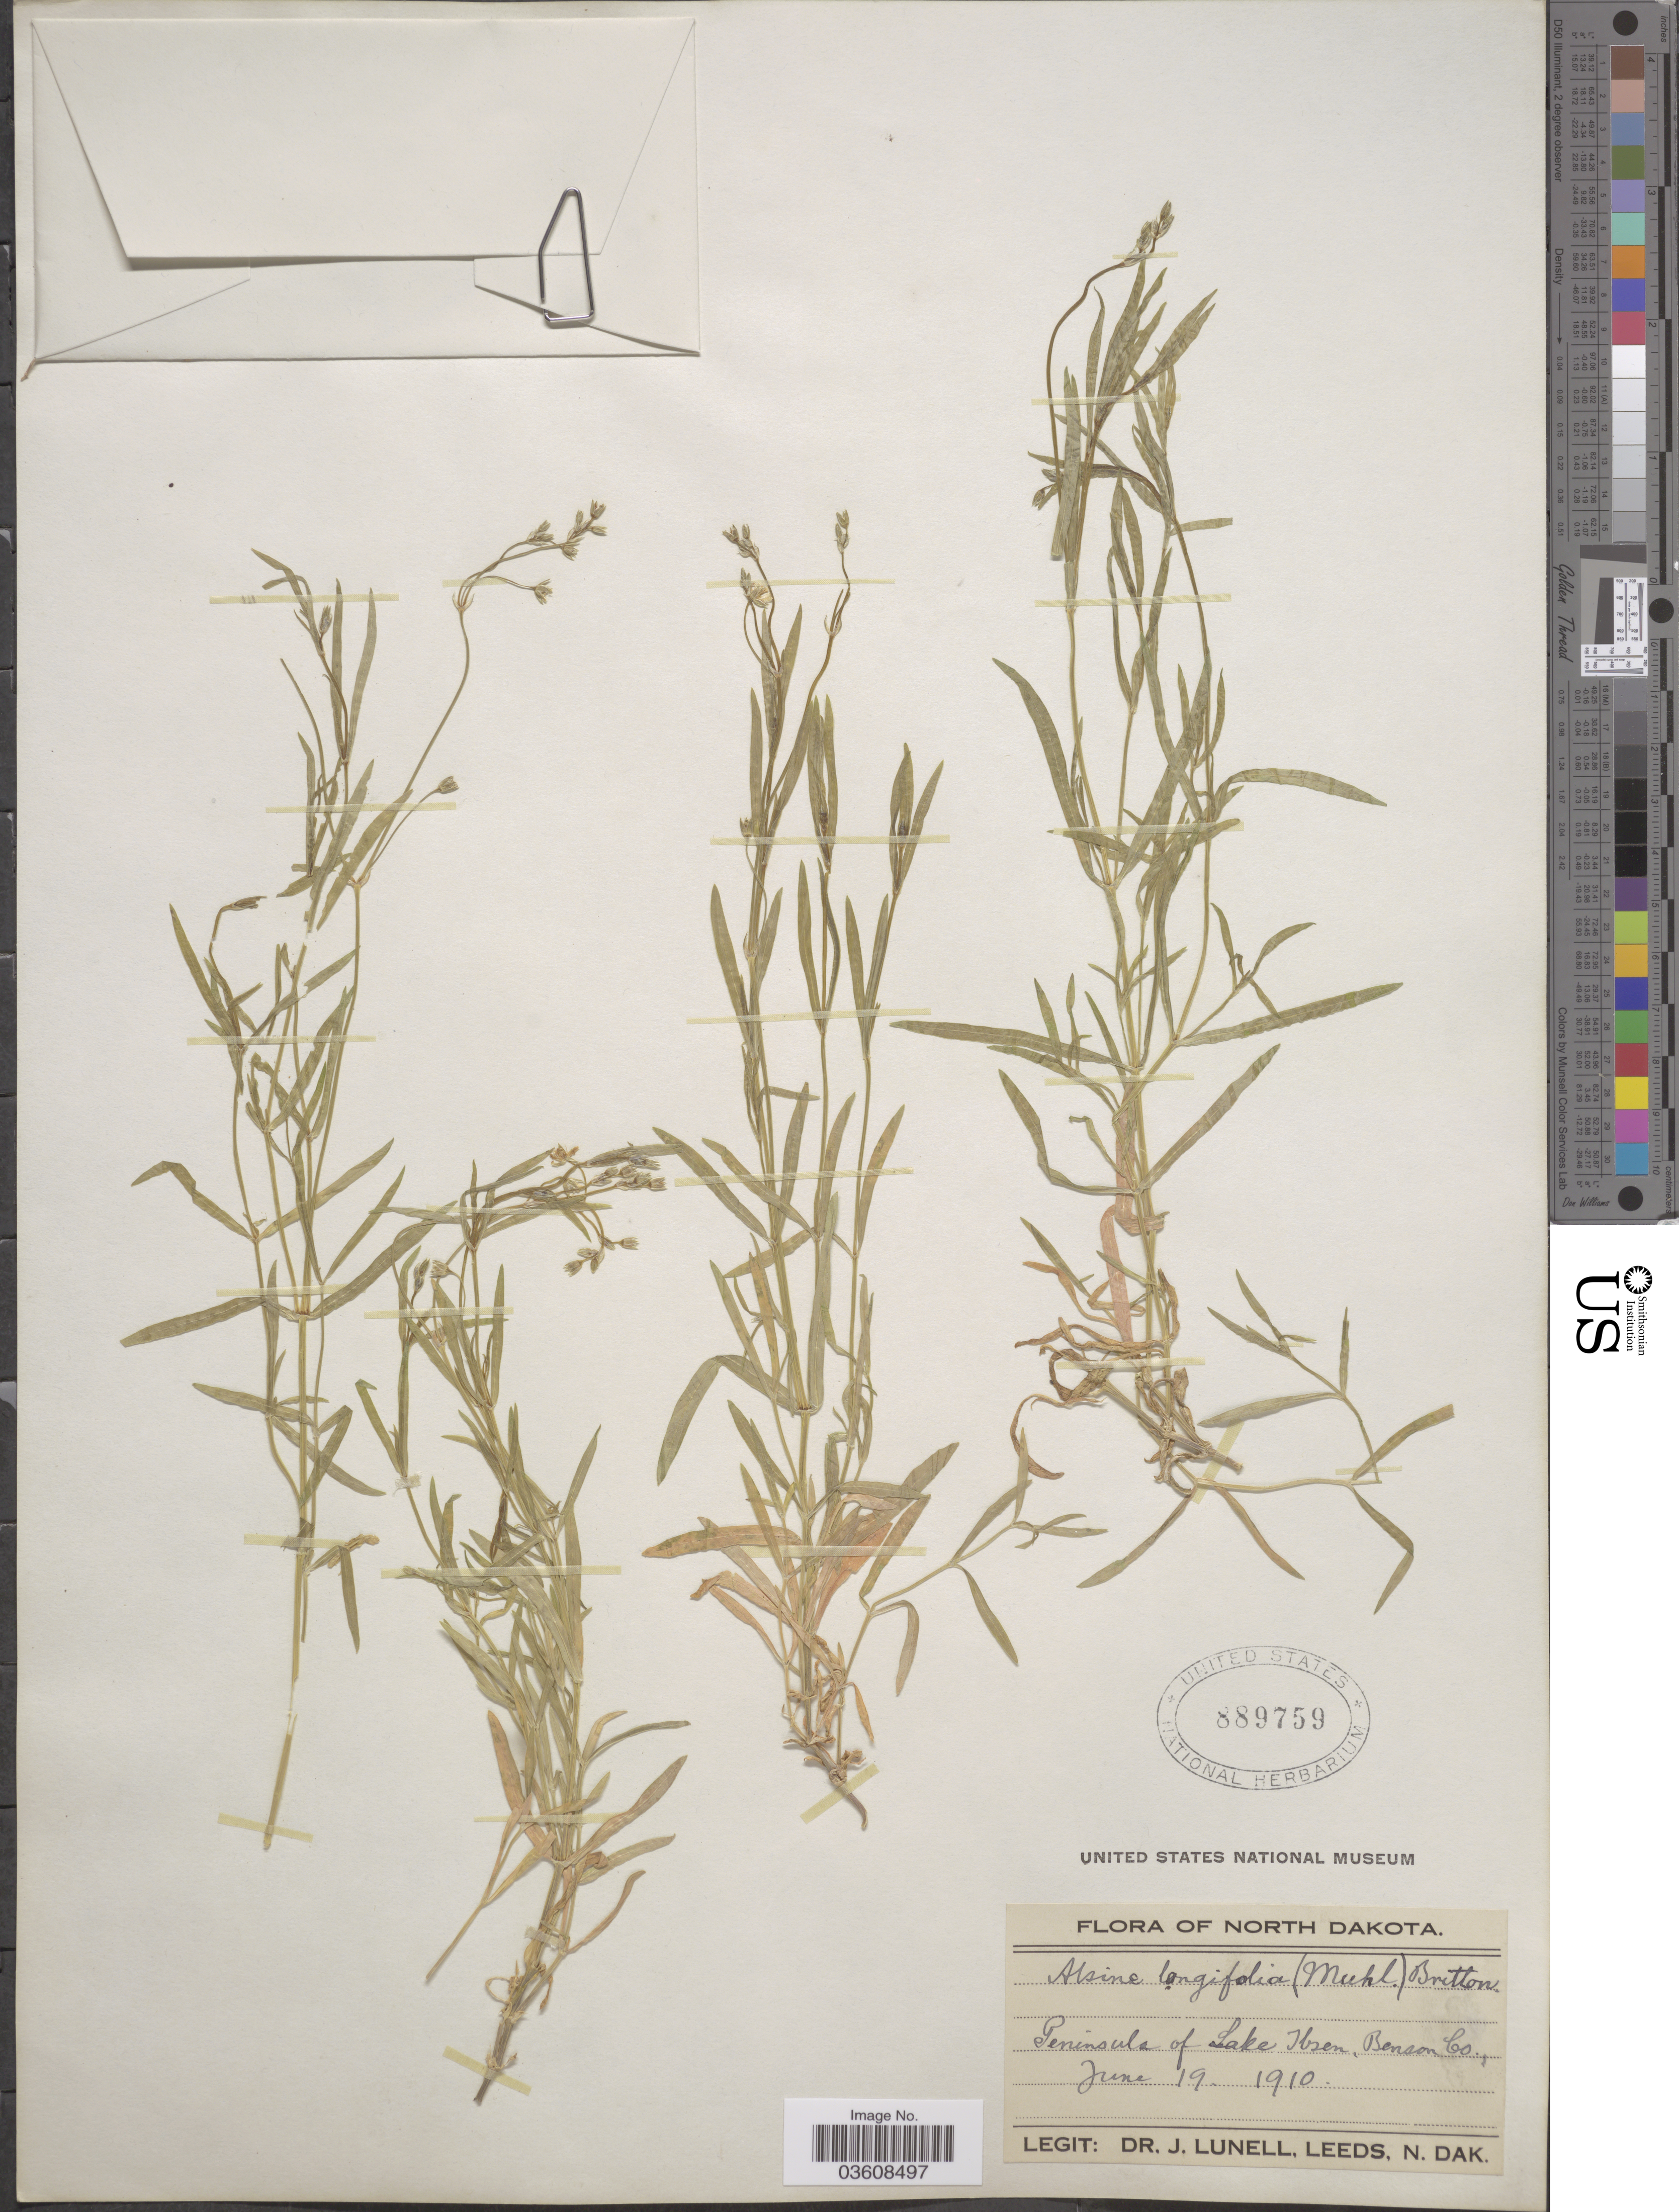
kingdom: Plantae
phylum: Tracheophyta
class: Magnoliopsida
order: Caryophyllales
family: Caryophyllaceae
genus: Stellaria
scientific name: Stellaria longifolia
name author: Muhl. ex Willd.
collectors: J. Lunell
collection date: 1910-06-19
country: United States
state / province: North Dakota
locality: Peninsula of Lake Ibsen, Benson Co.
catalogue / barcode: US 889759